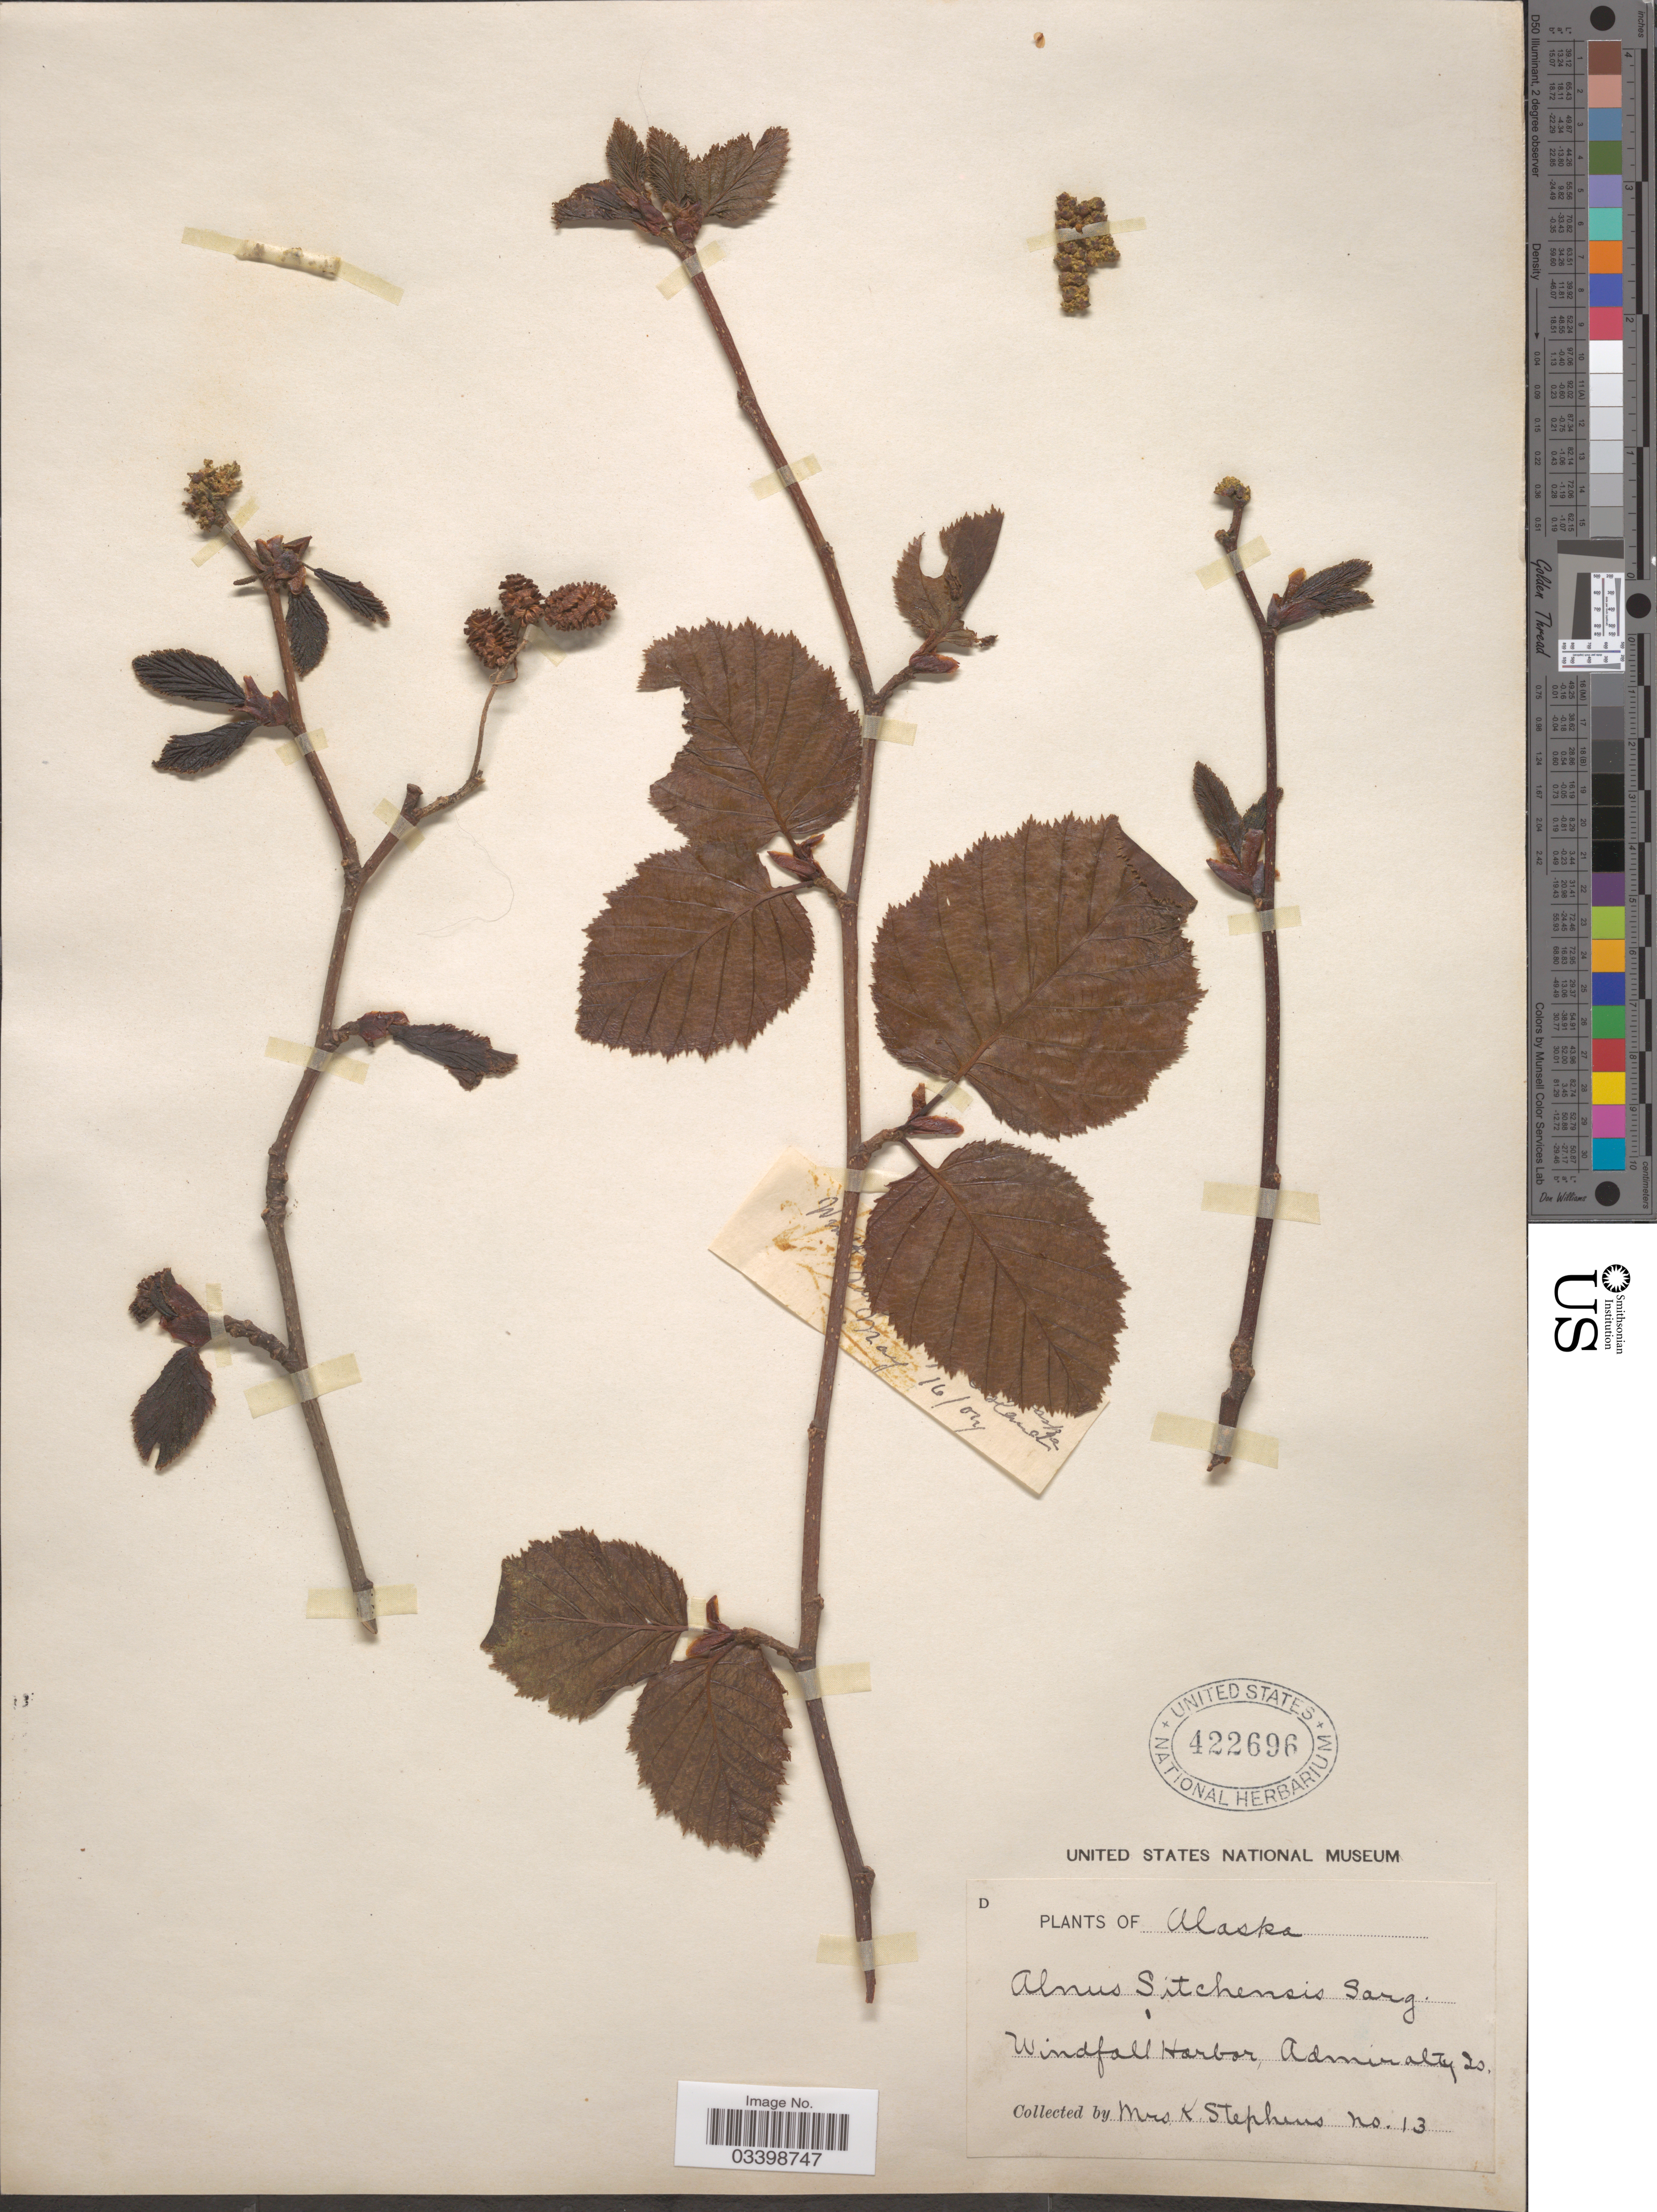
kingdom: Plantae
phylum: Tracheophyta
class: Magnoliopsida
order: Fagales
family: Betulaceae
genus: Alnus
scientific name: Alnus viridis subsp. sinuata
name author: Regel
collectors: K. Stephens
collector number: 13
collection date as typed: Transcribed d/m/y: 16/5/7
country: United States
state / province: Alaska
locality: Windfall Harbor, Admiralty 20.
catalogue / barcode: US 422696